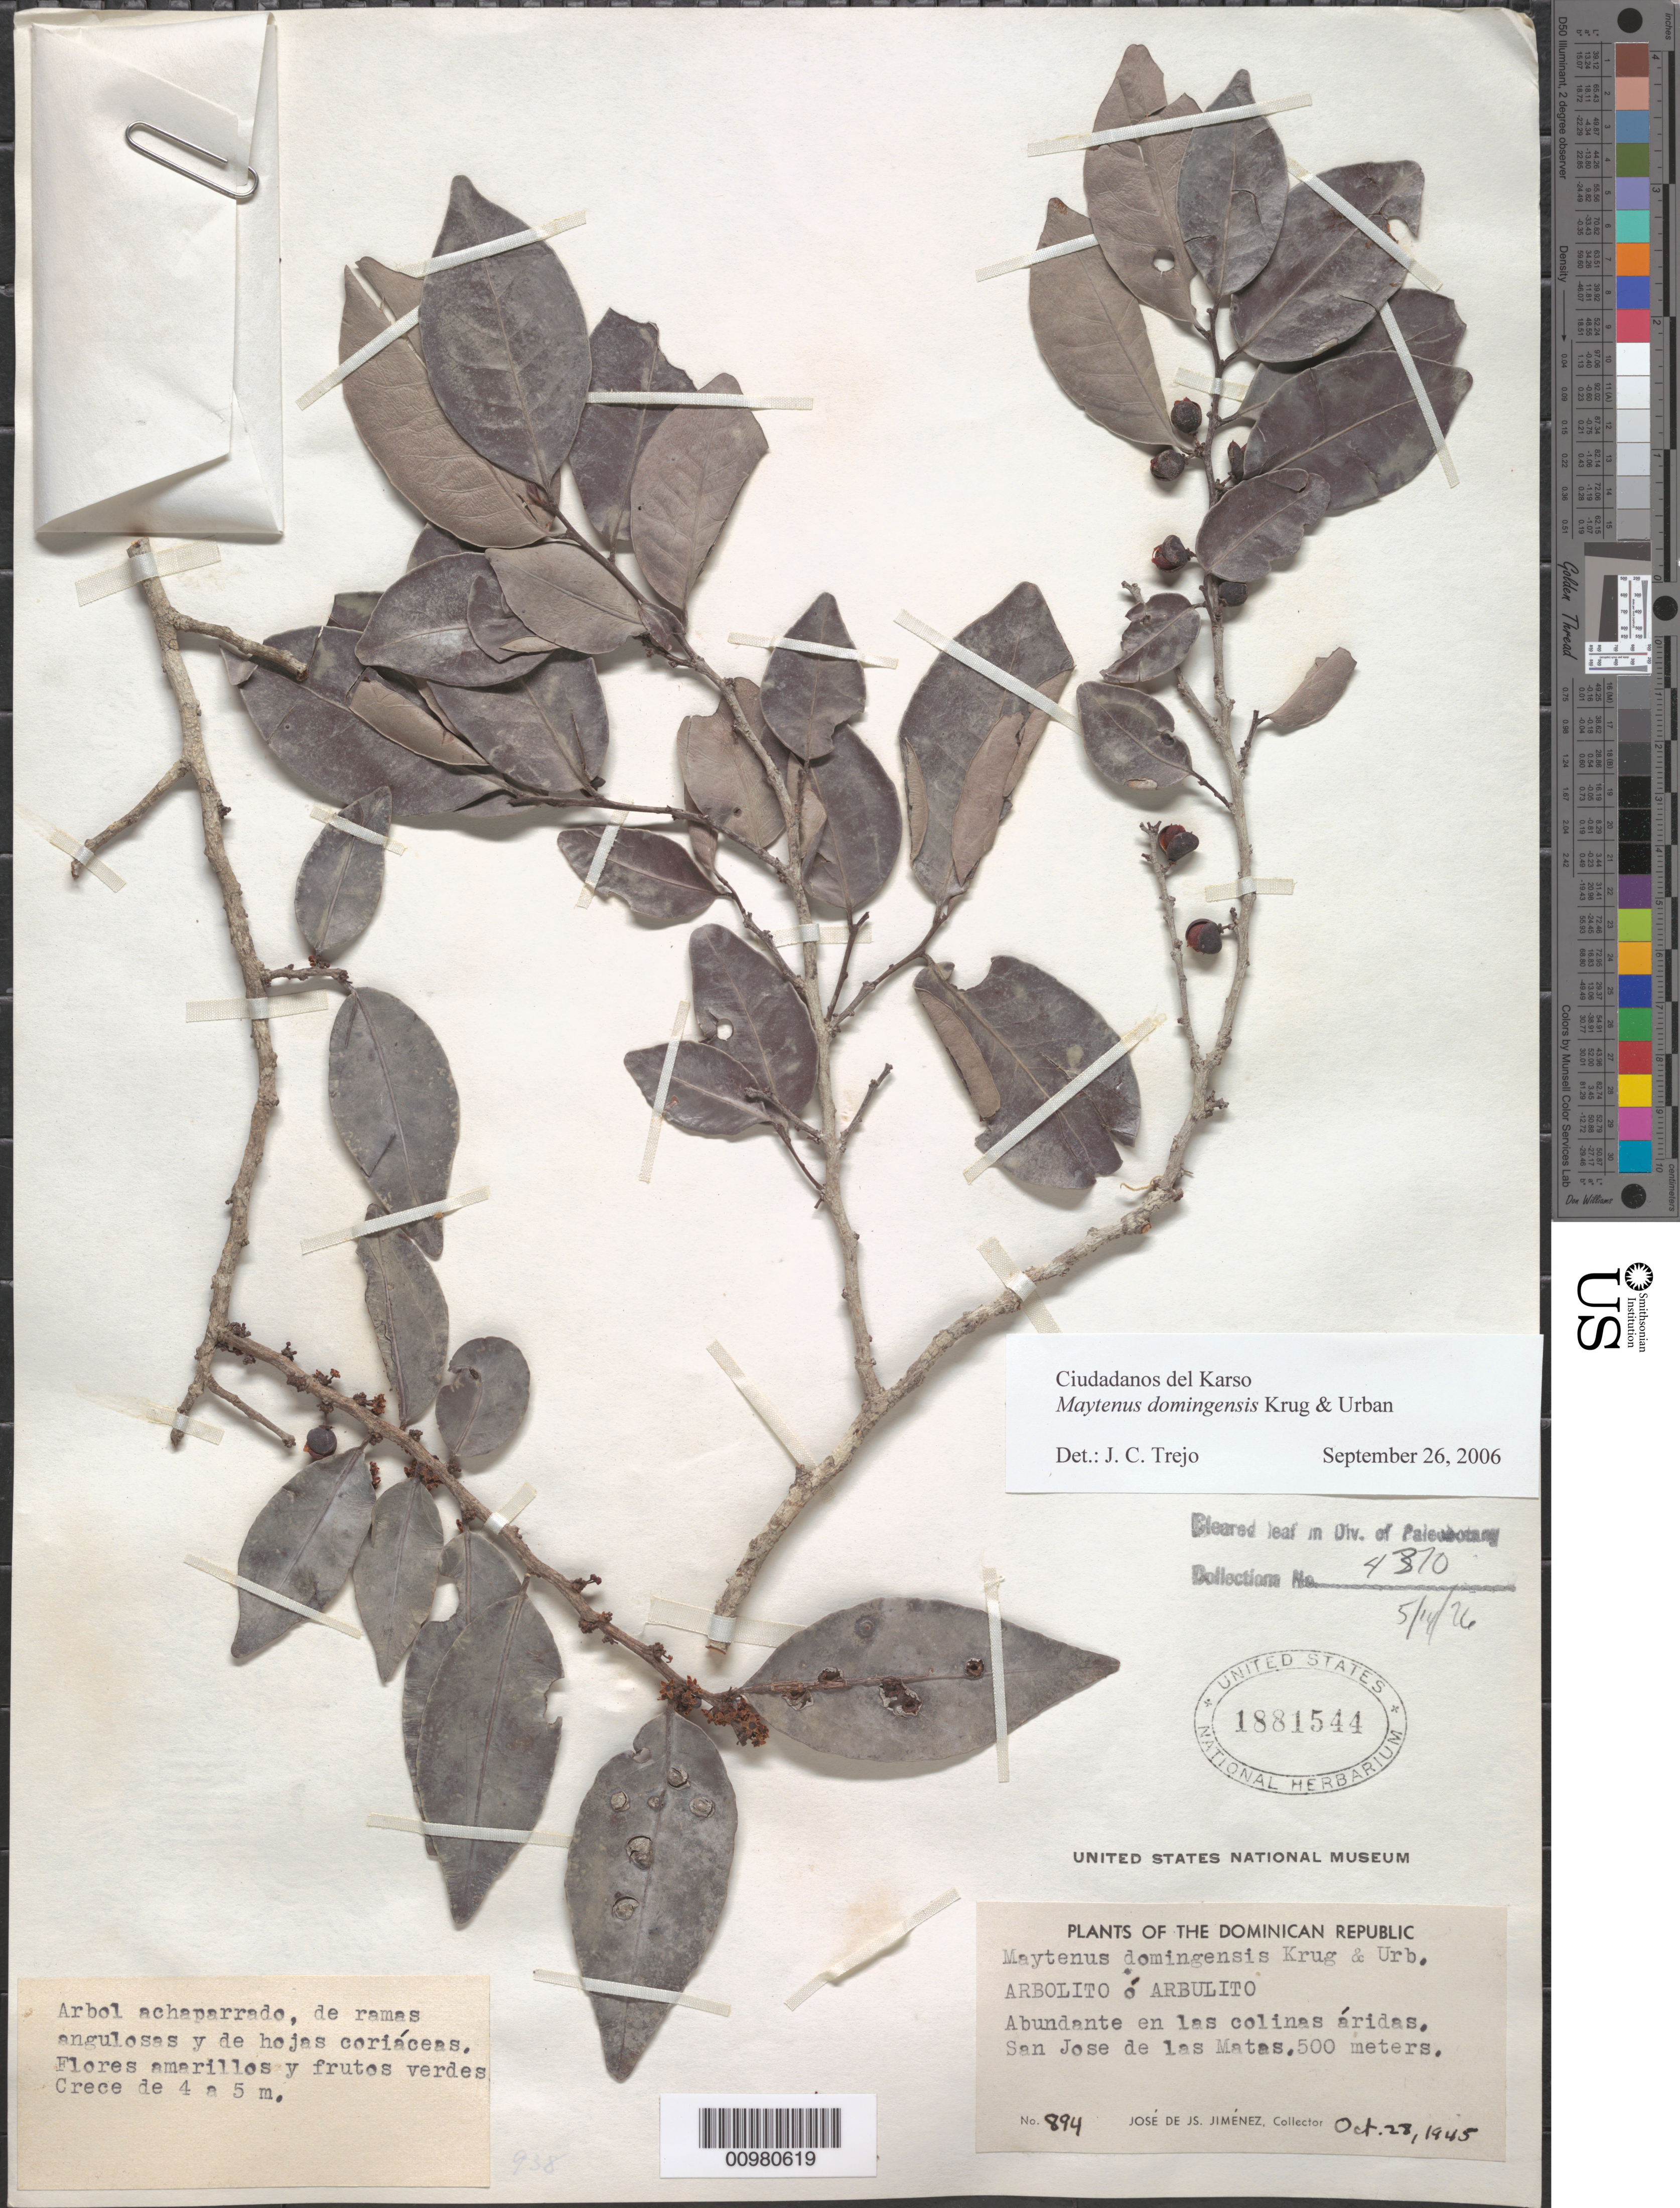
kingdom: Plantae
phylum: Tracheophyta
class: Magnoliopsida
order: Celastrales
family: Celastraceae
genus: Maytenus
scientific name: Maytenus domingensis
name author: Krug & Urb.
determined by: Trejo-Torres, J. C.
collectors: J. J. Jiménez Almonte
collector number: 894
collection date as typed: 28 Oct 1945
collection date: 1945-10-28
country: Dominican Republic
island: Hispaniola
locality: San Jose de las Matas.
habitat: Abundante el las colinas áridas.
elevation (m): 500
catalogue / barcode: US 1881544